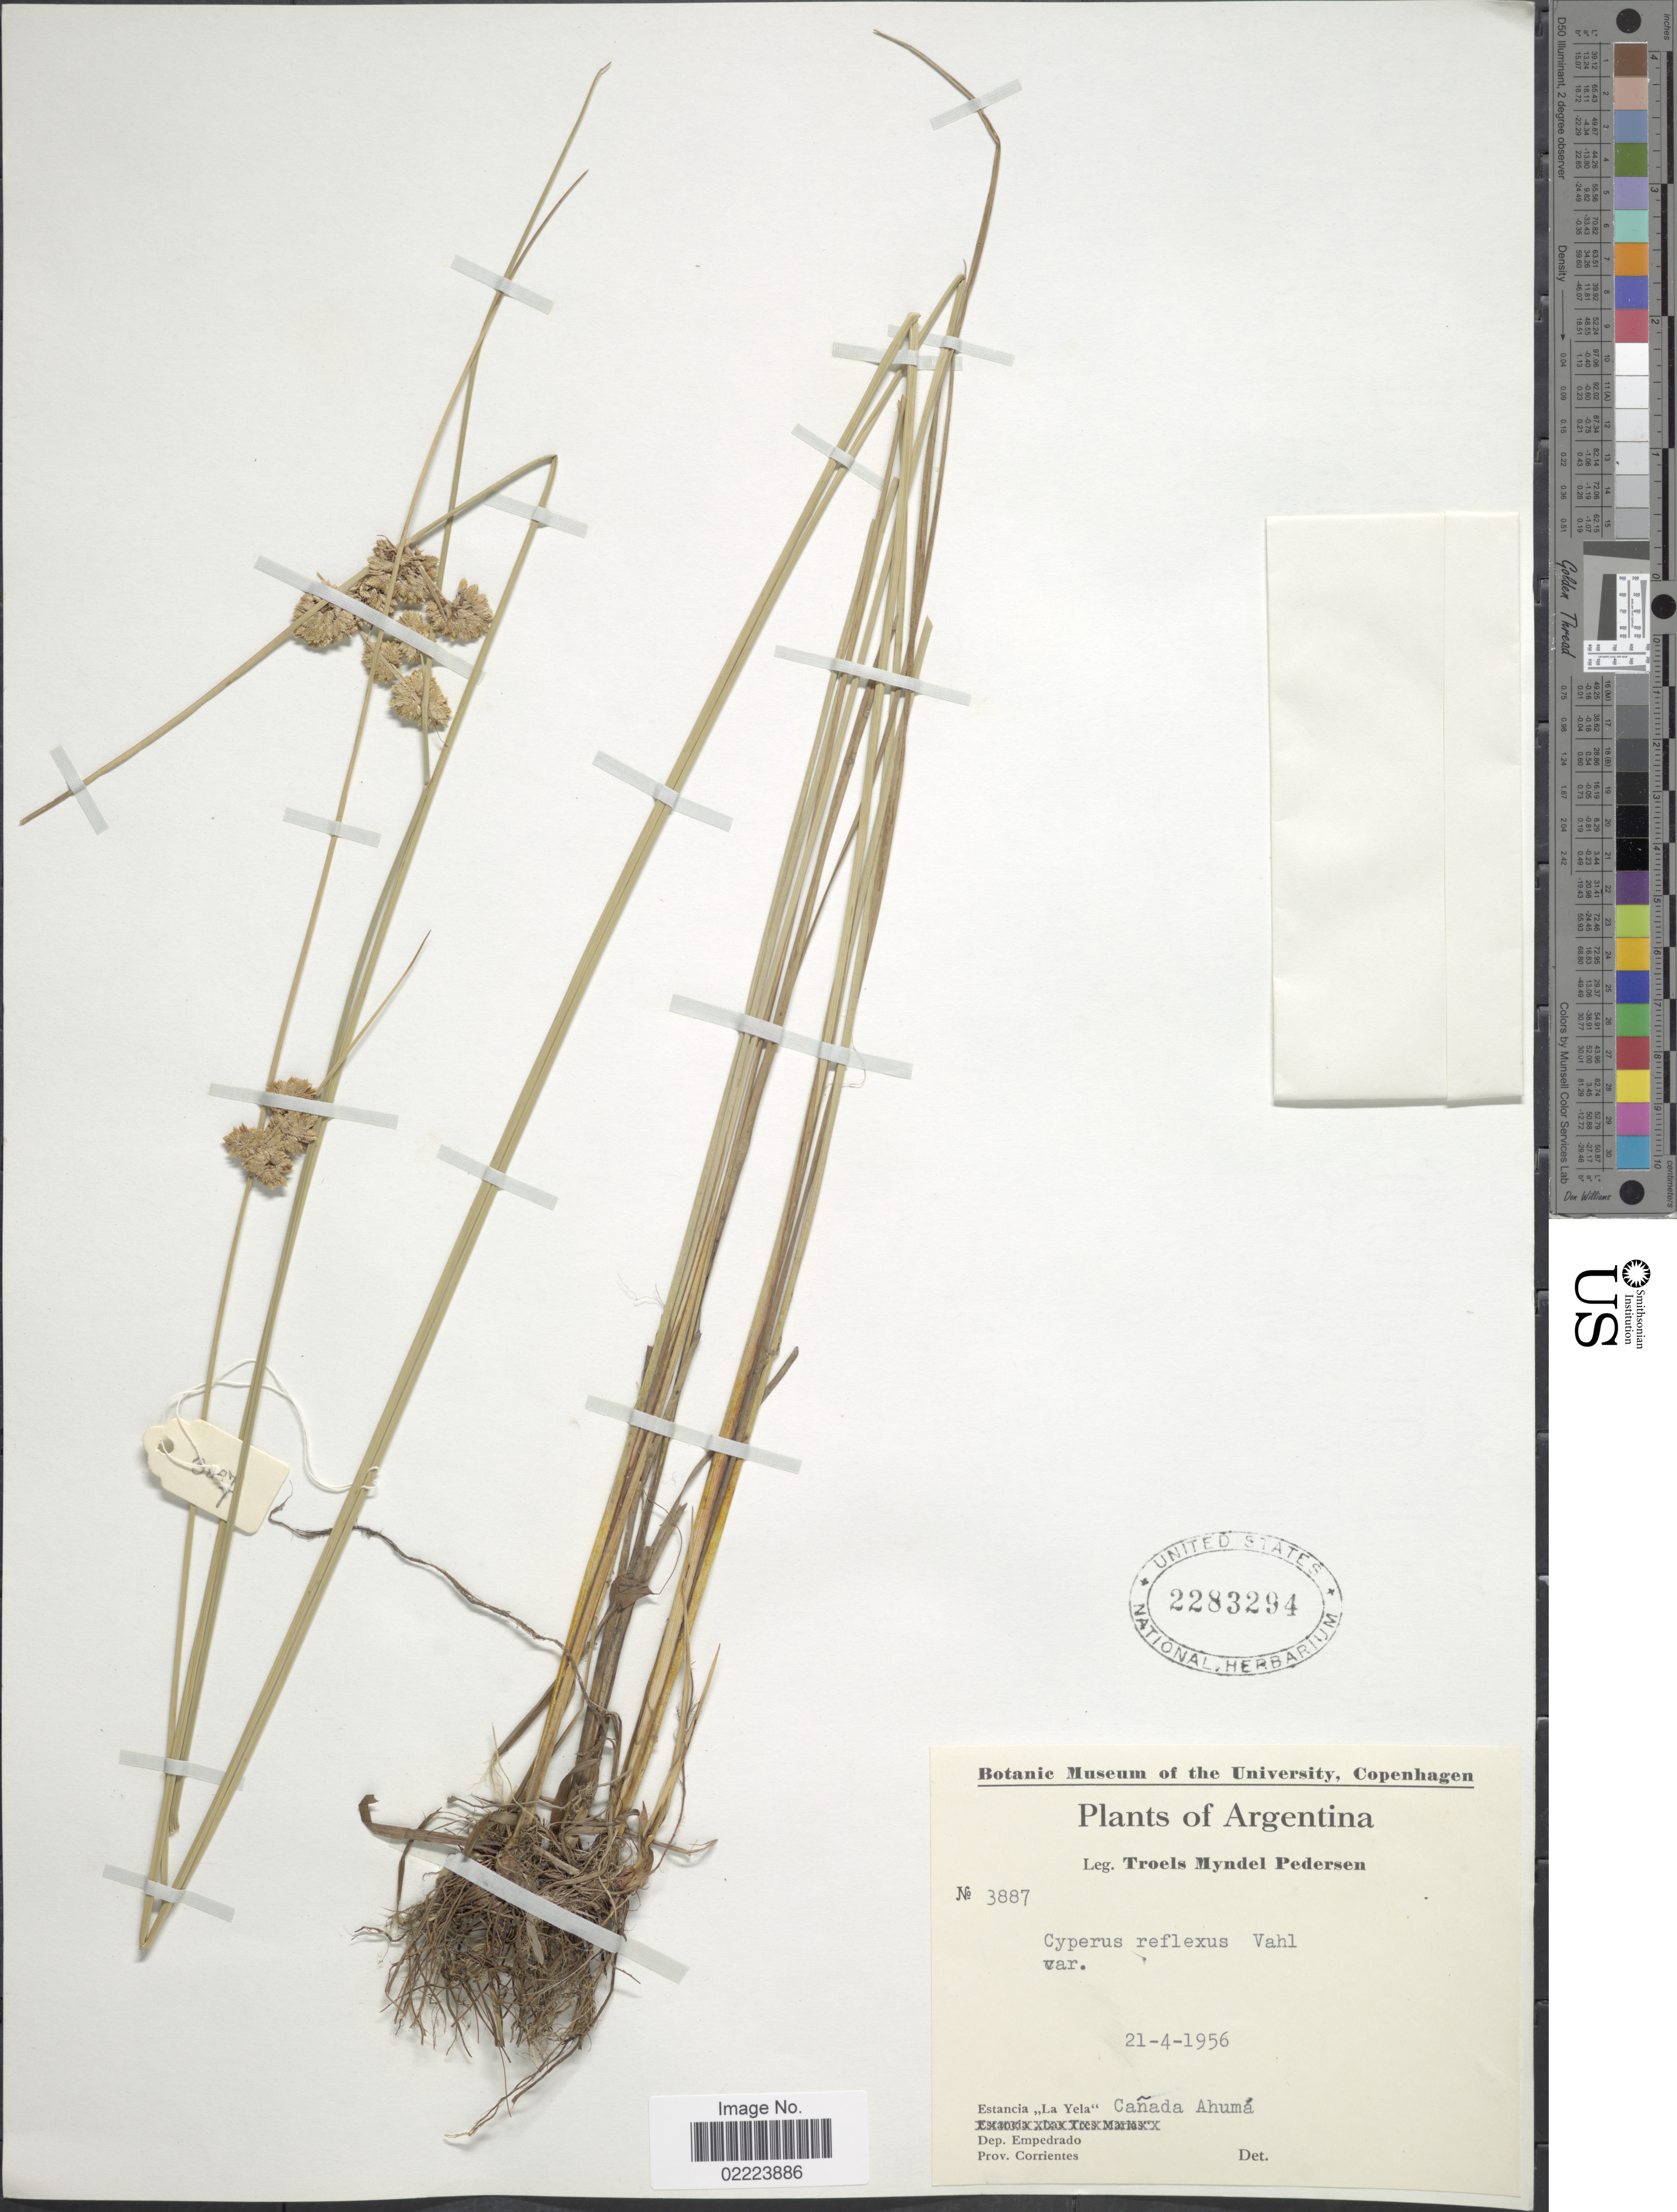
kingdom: Plantae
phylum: Tracheophyta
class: Liliopsida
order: Poales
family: Cyperaceae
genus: Cyperus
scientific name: Cyperus reflexus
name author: Vahl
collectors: T. Pederson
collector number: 3887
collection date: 1956-04-21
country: Argentina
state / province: Corrientes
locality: Estancia "La Yela", Canada Ahuma, Dep. Empedrado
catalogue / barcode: US 2283294